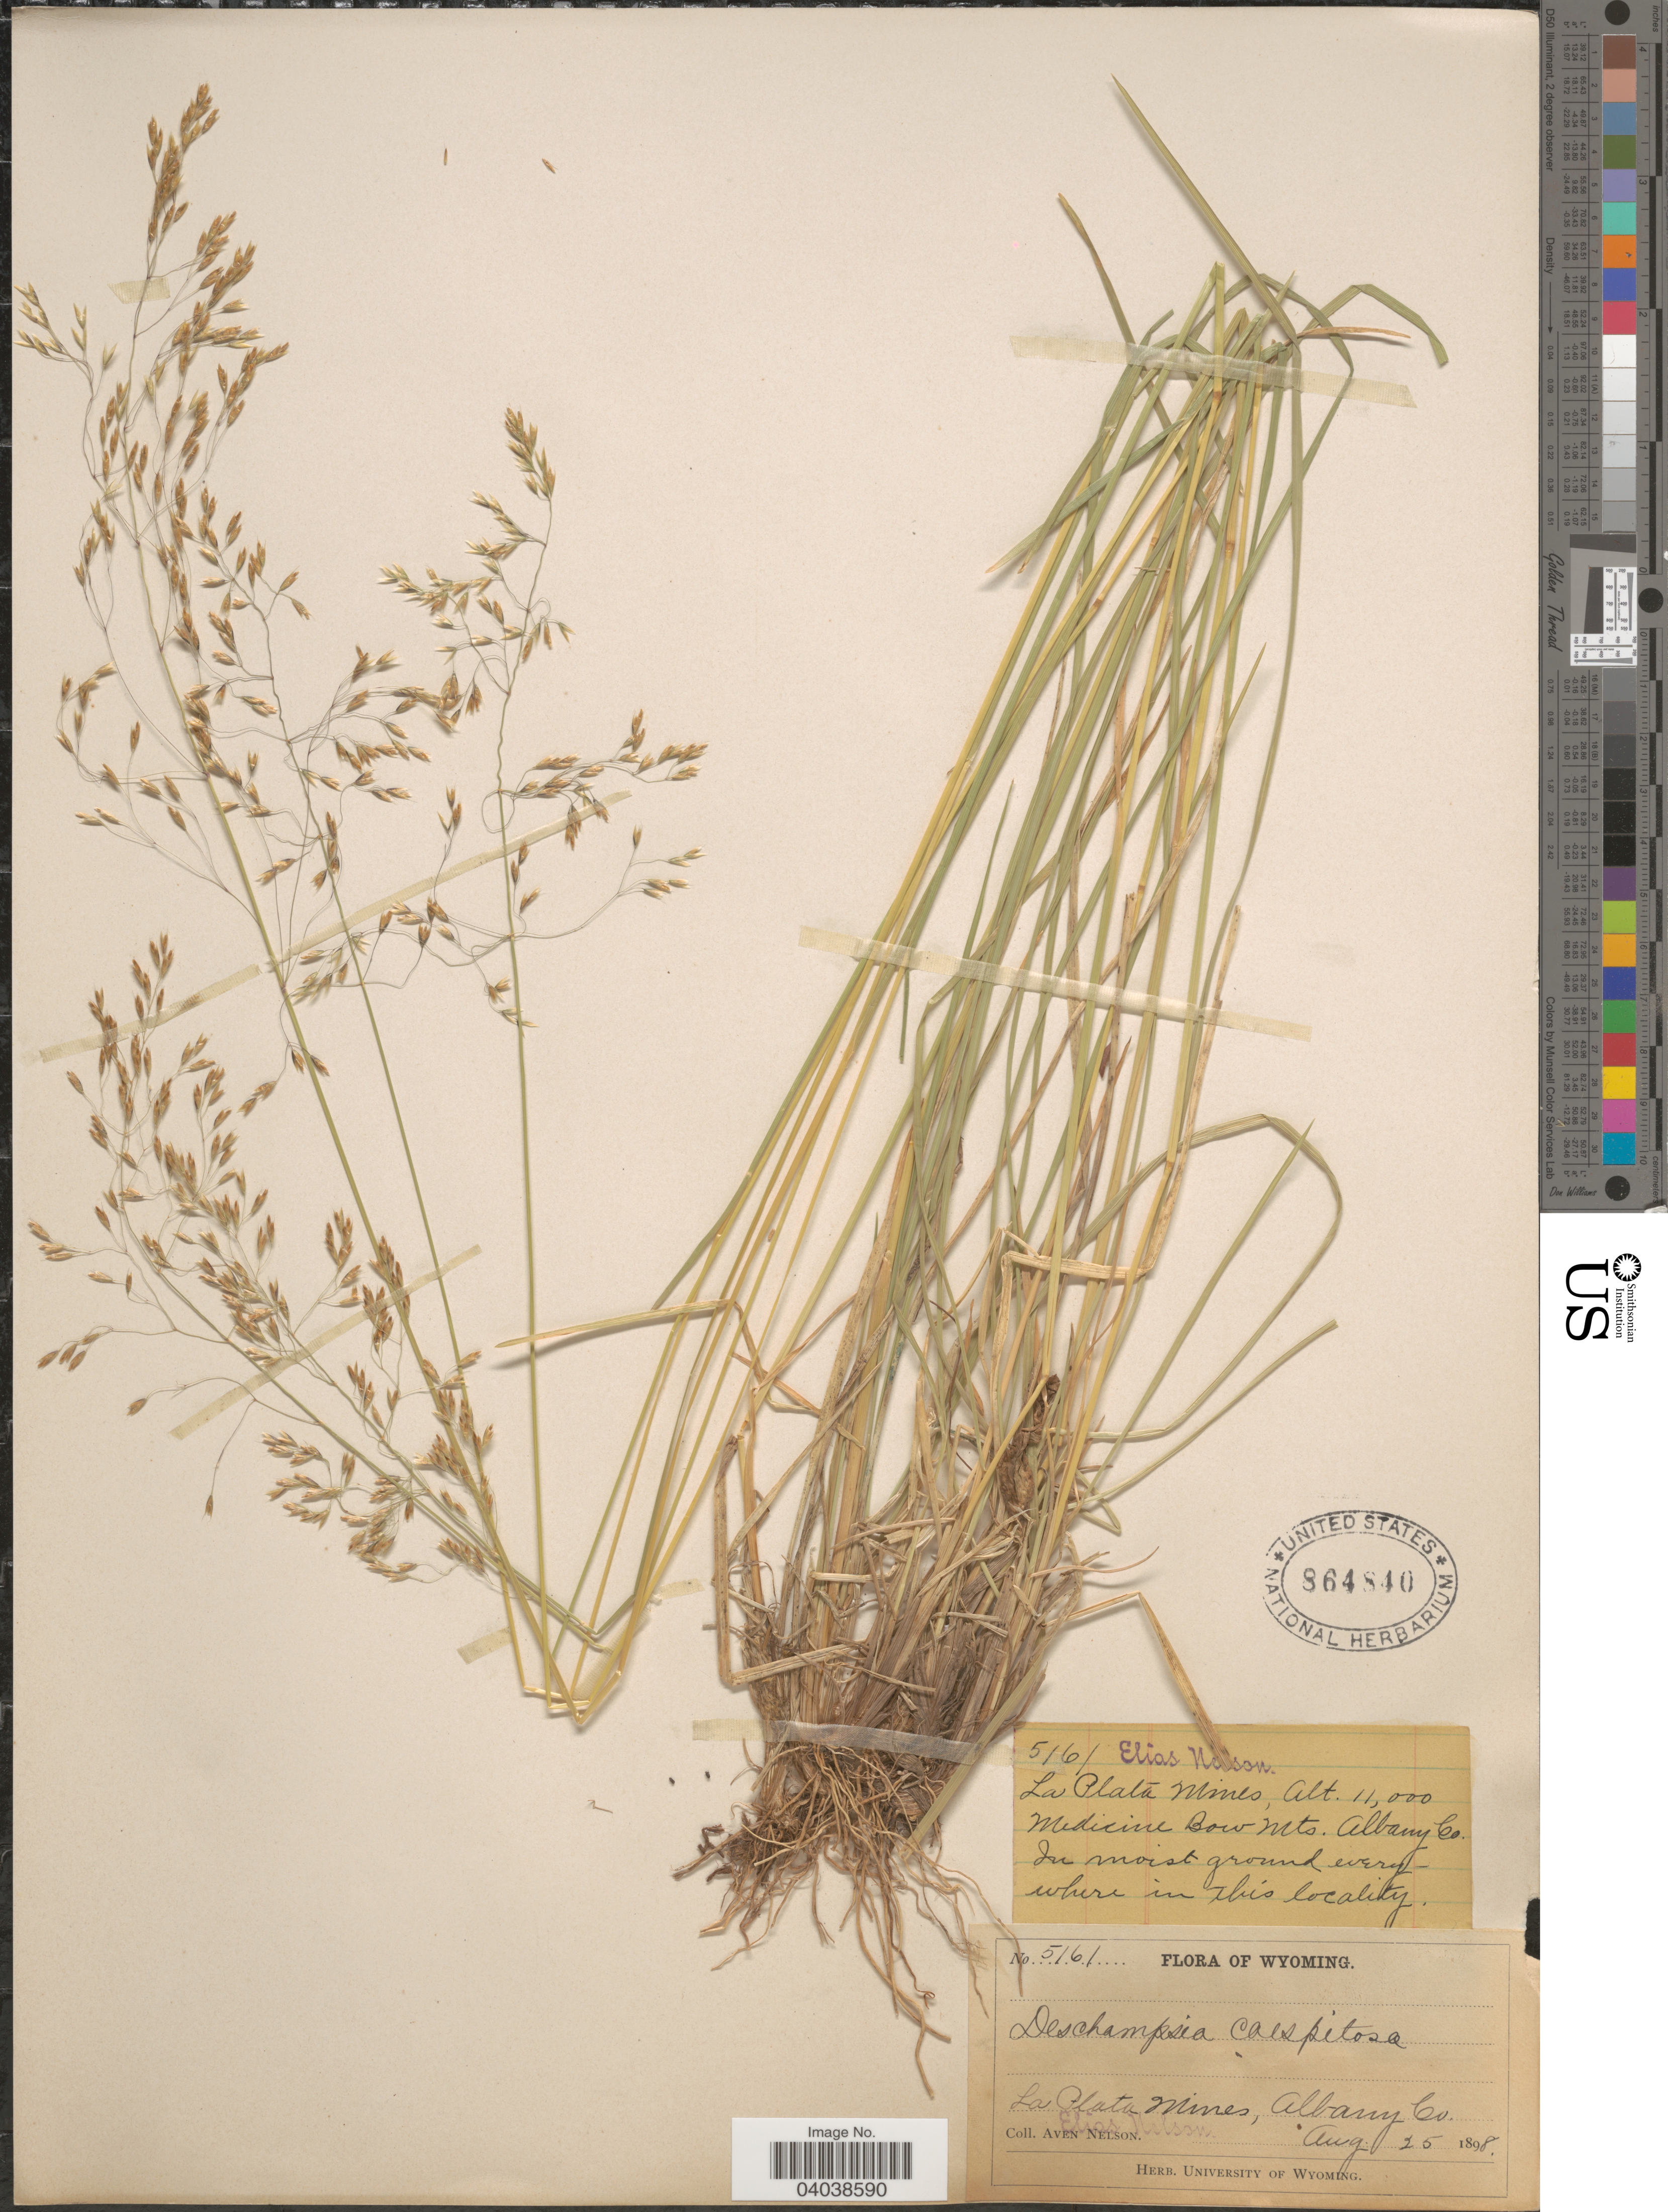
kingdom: Plantae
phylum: Tracheophyta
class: Liliopsida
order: Poales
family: Poaceae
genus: Deschampsia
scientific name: Deschampsia cespitosa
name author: (L.) P. Beauv.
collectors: E. Nelson & A. Nelson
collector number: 5161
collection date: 1898-08-25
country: United States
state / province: Wyoming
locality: La Plate Mines, Albany Co.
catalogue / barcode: US 864840